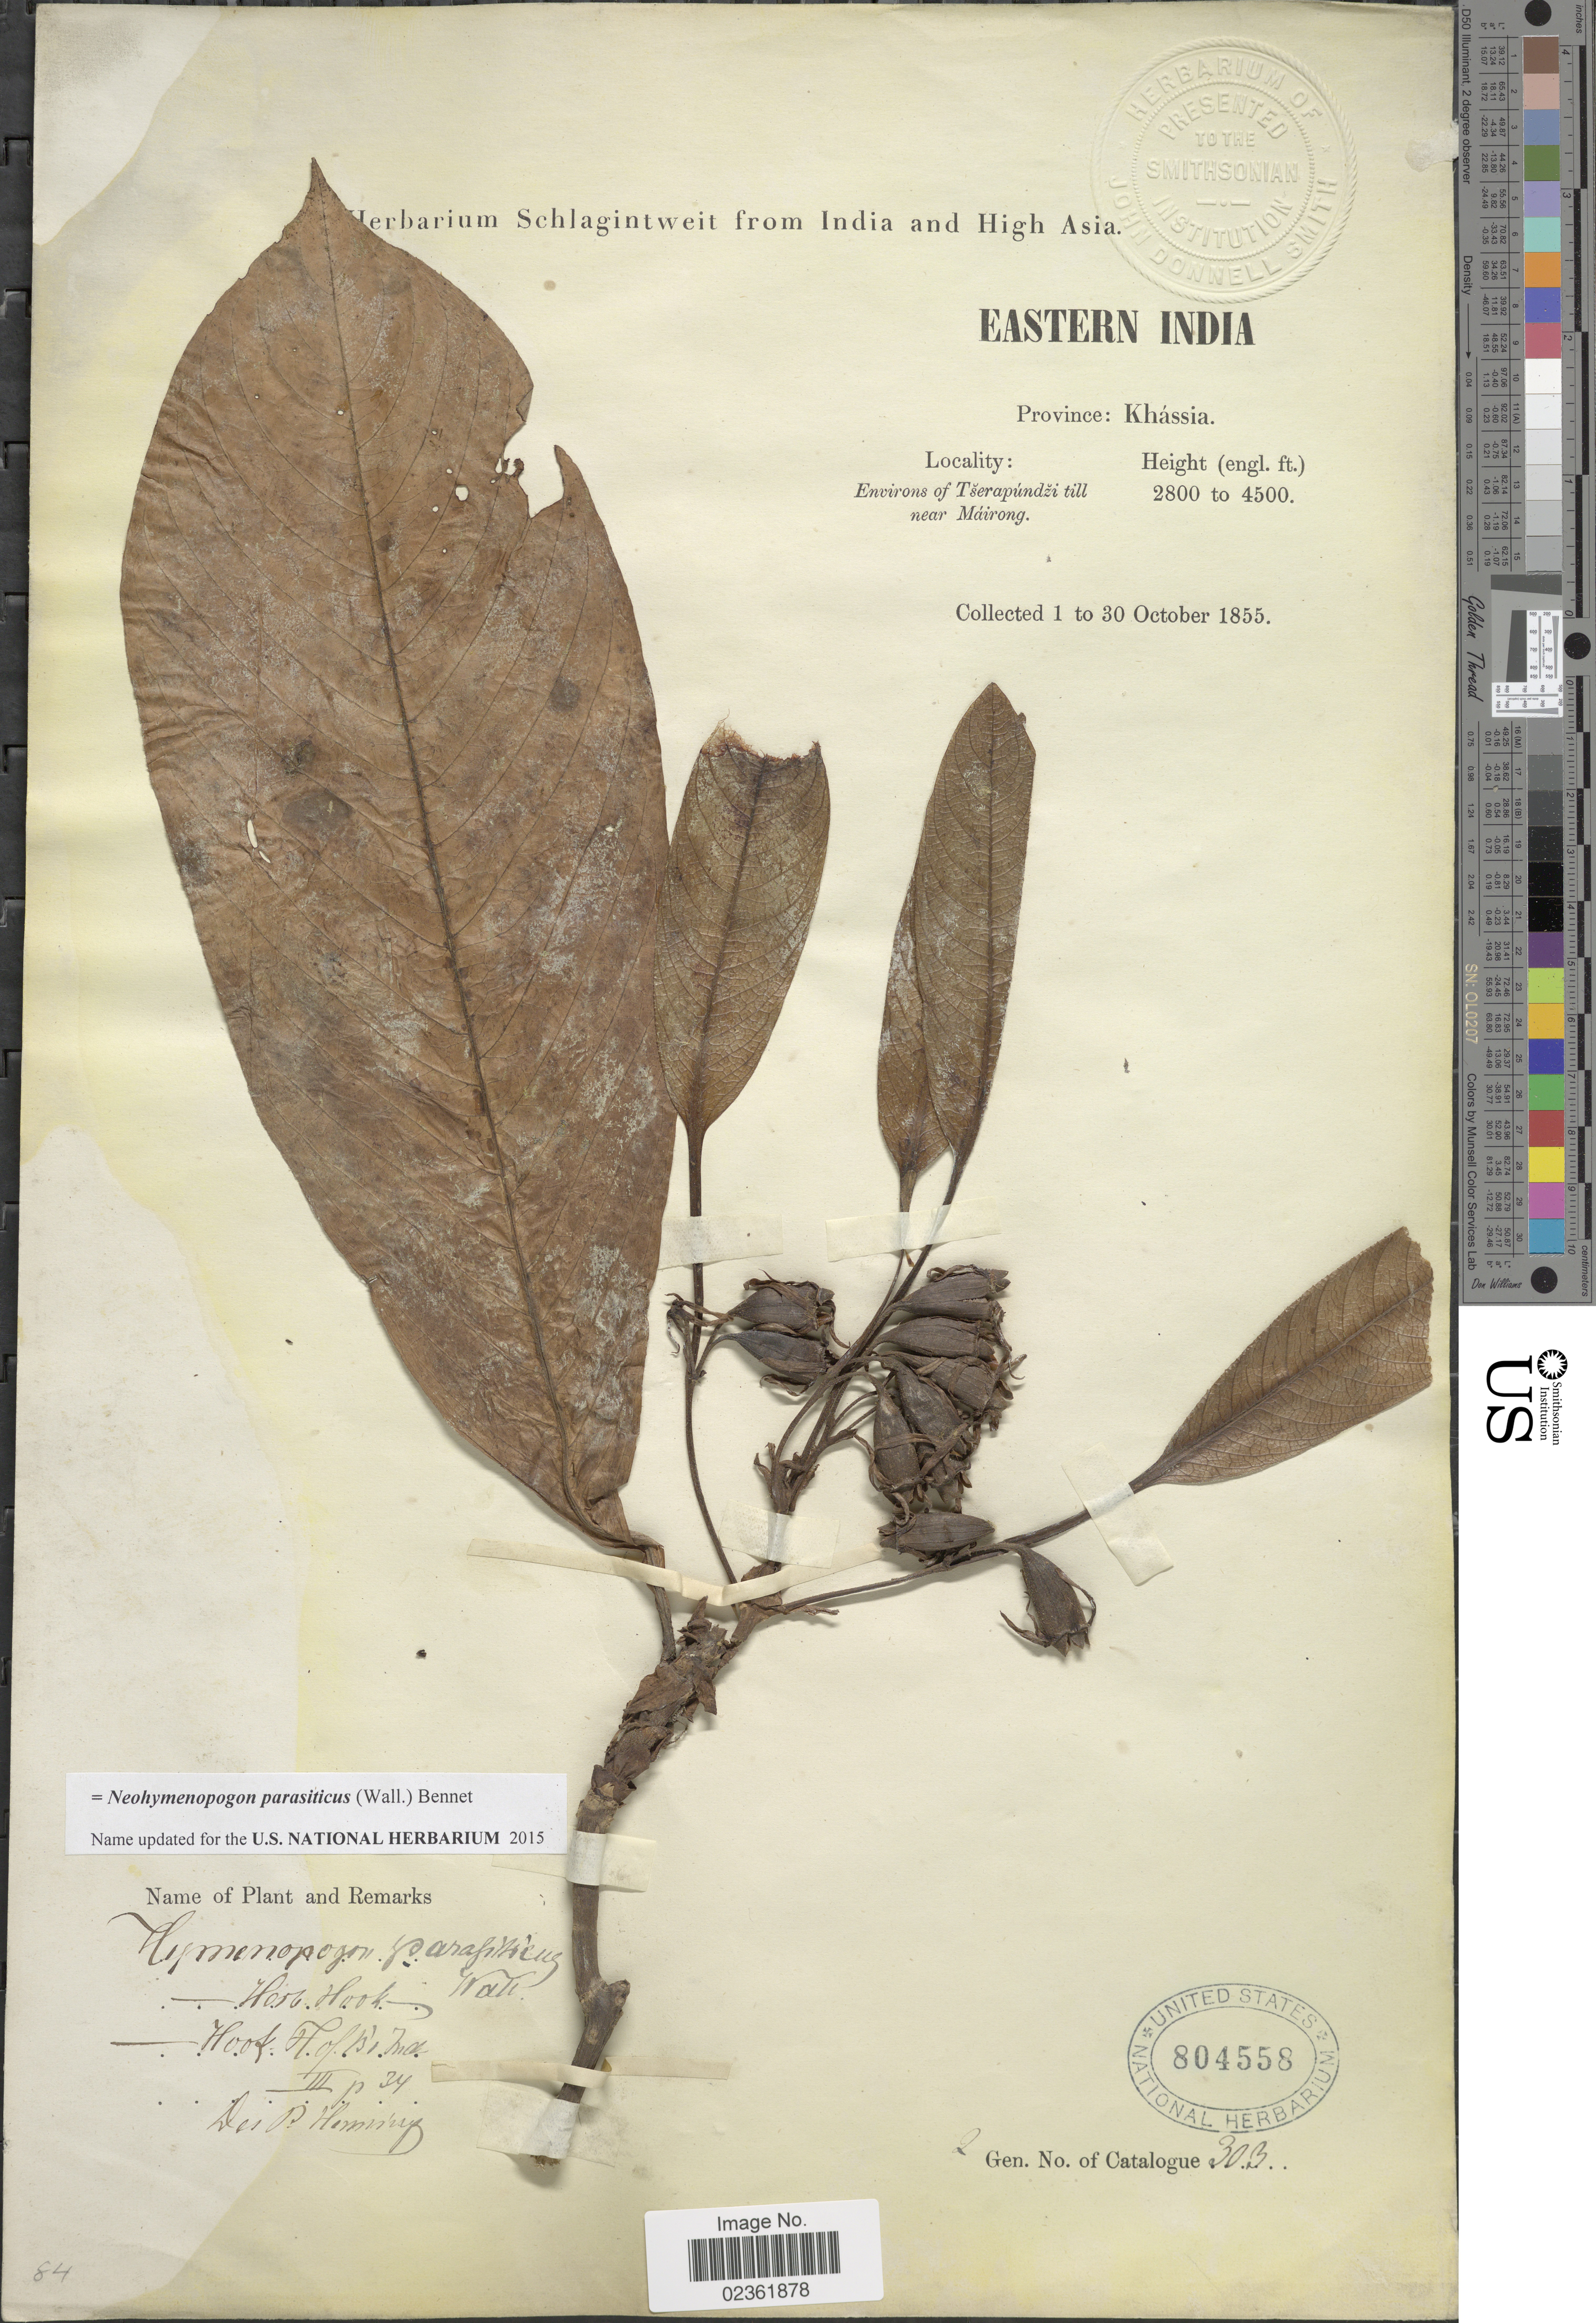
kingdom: Plantae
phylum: Tracheophyta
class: Magnoliopsida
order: Gentianales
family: Rubiaceae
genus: Neohymenopogon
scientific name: Neohymenopogon parasiticus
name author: (Wall.) Bennet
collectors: ex herb. Schlagintweit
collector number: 2 Gen. No. of Catalogue 303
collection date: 1855-10-01/1855-10-30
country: India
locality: Eastern India, Province: Khassia, environs of Tserapundzi till near Mairong.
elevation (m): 853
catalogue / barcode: US 804558